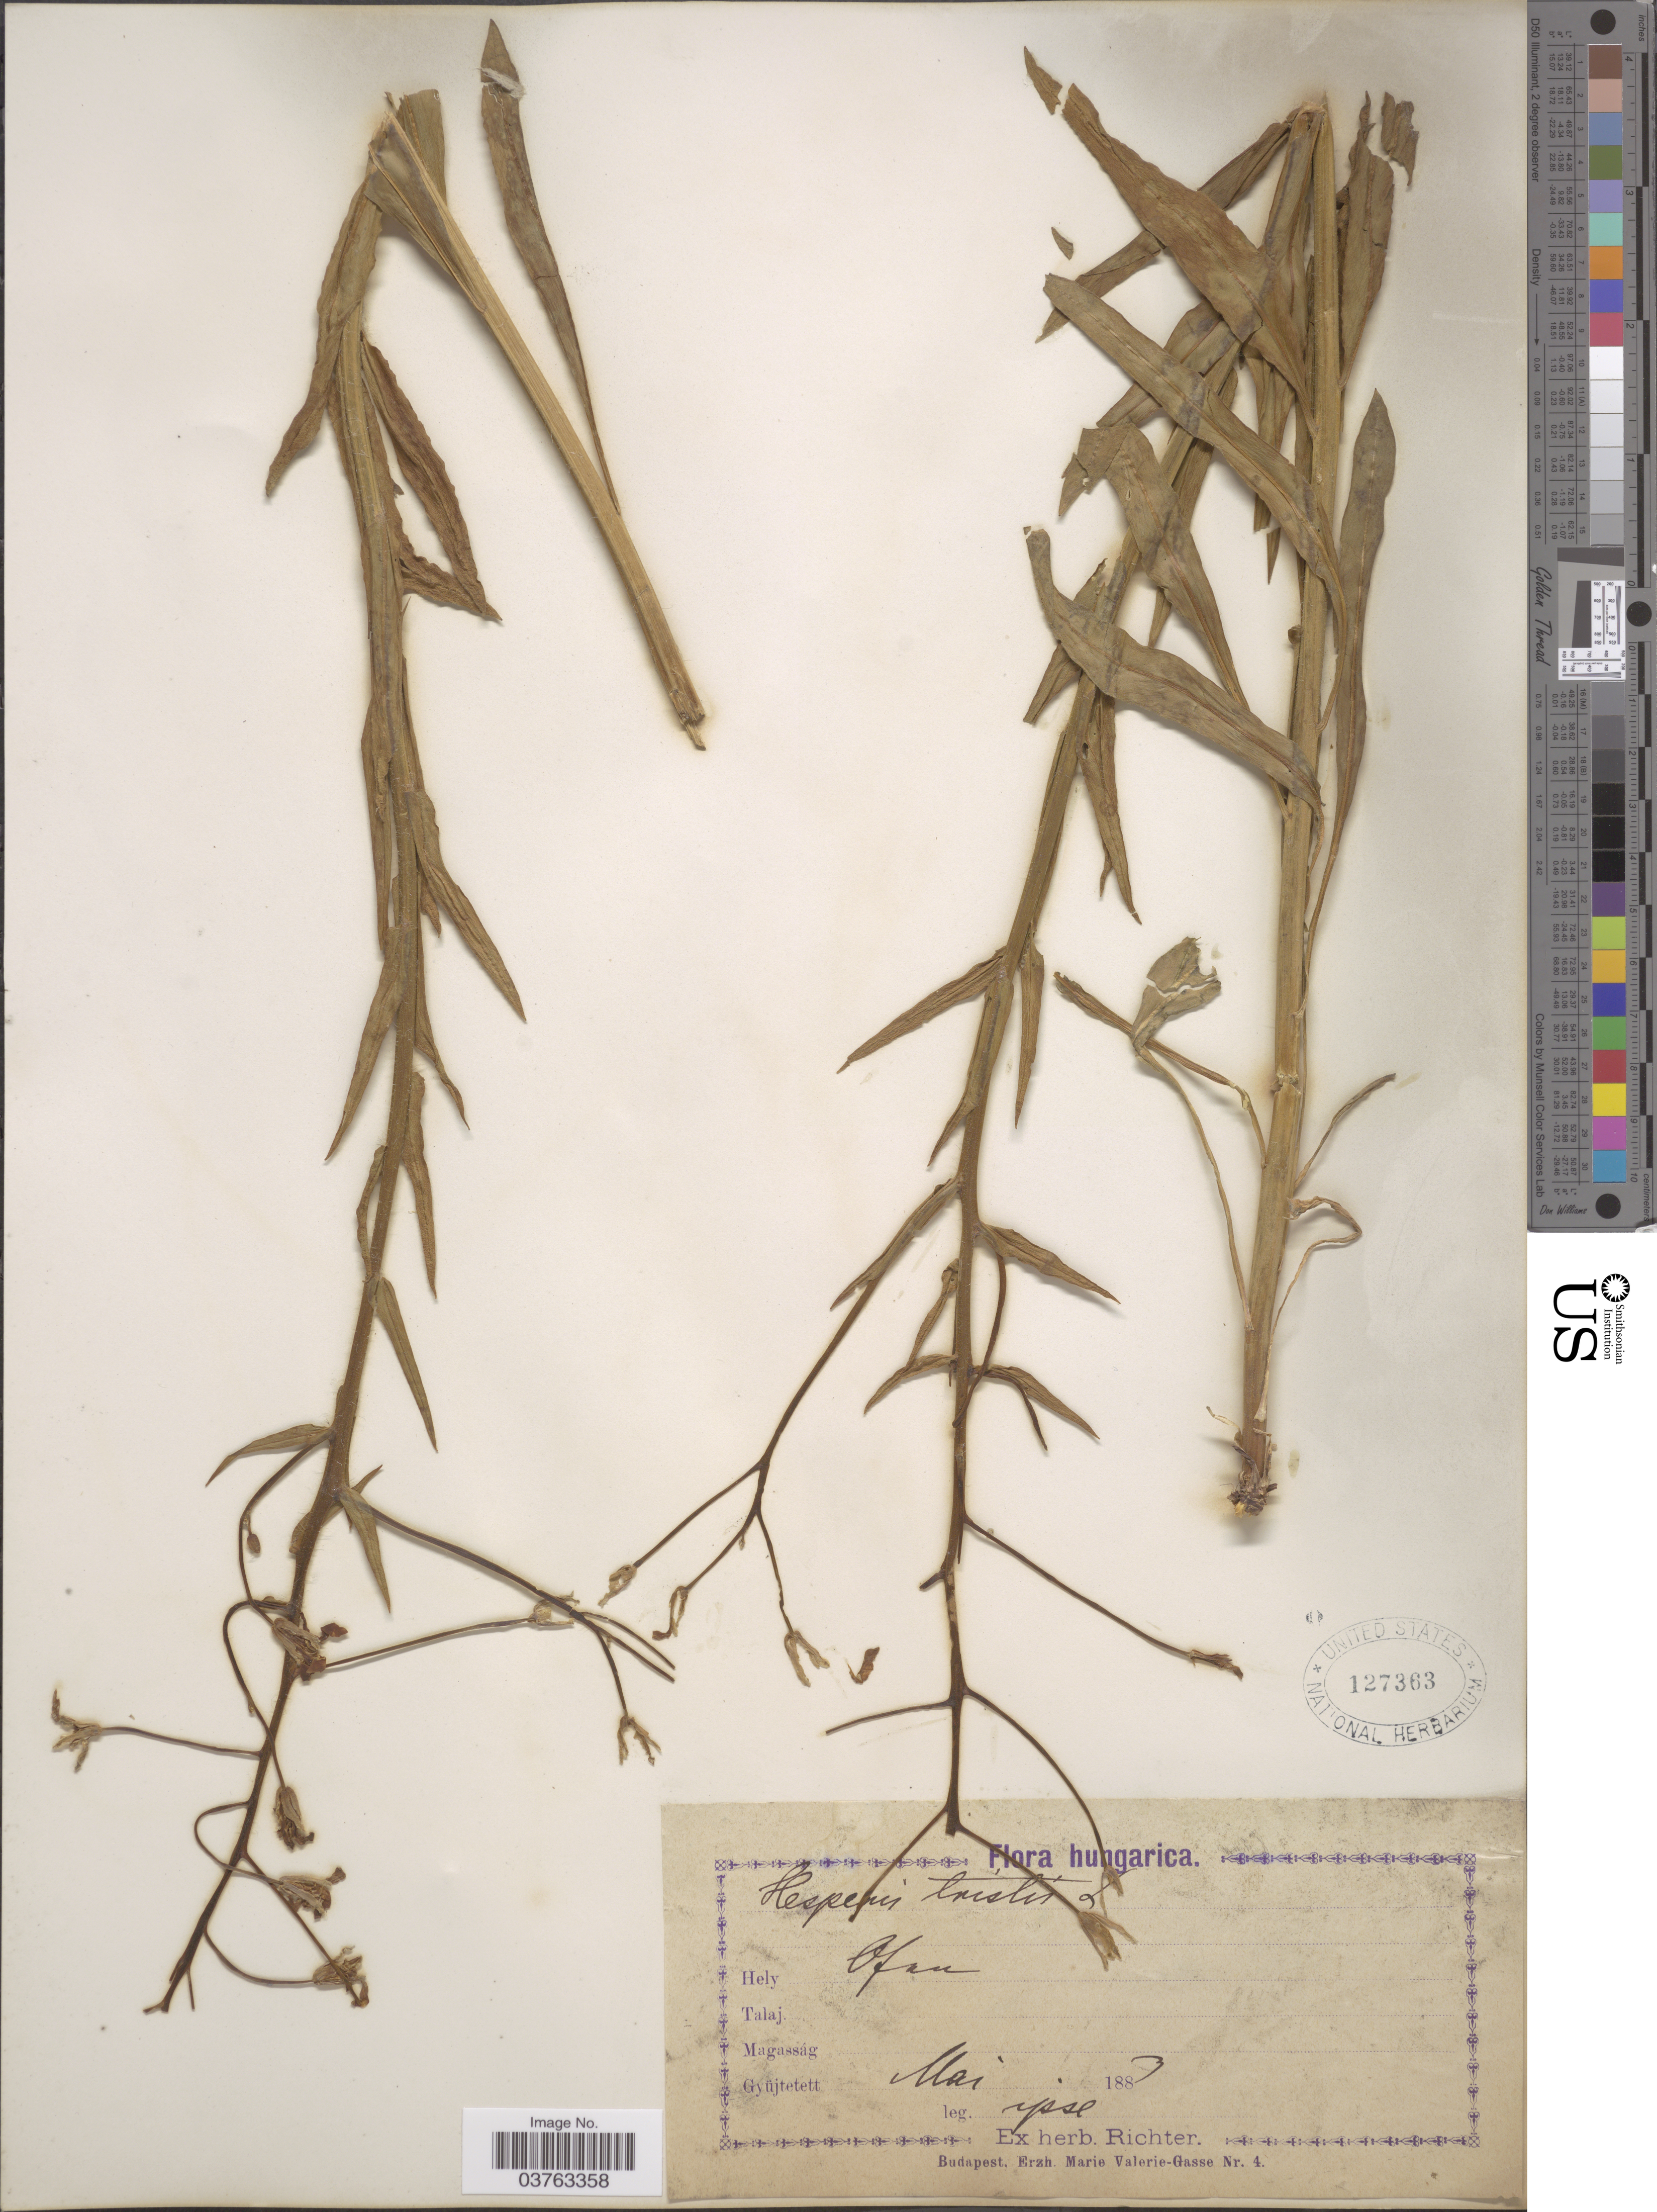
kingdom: Plantae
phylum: Tracheophyta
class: Magnoliopsida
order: Brassicales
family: Brassicaceae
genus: Hesperis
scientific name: Hesperis tristis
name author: L.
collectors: -- Richter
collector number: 4?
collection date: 1883-05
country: Hungary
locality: Hungarica. Ofan.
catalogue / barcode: US 127363